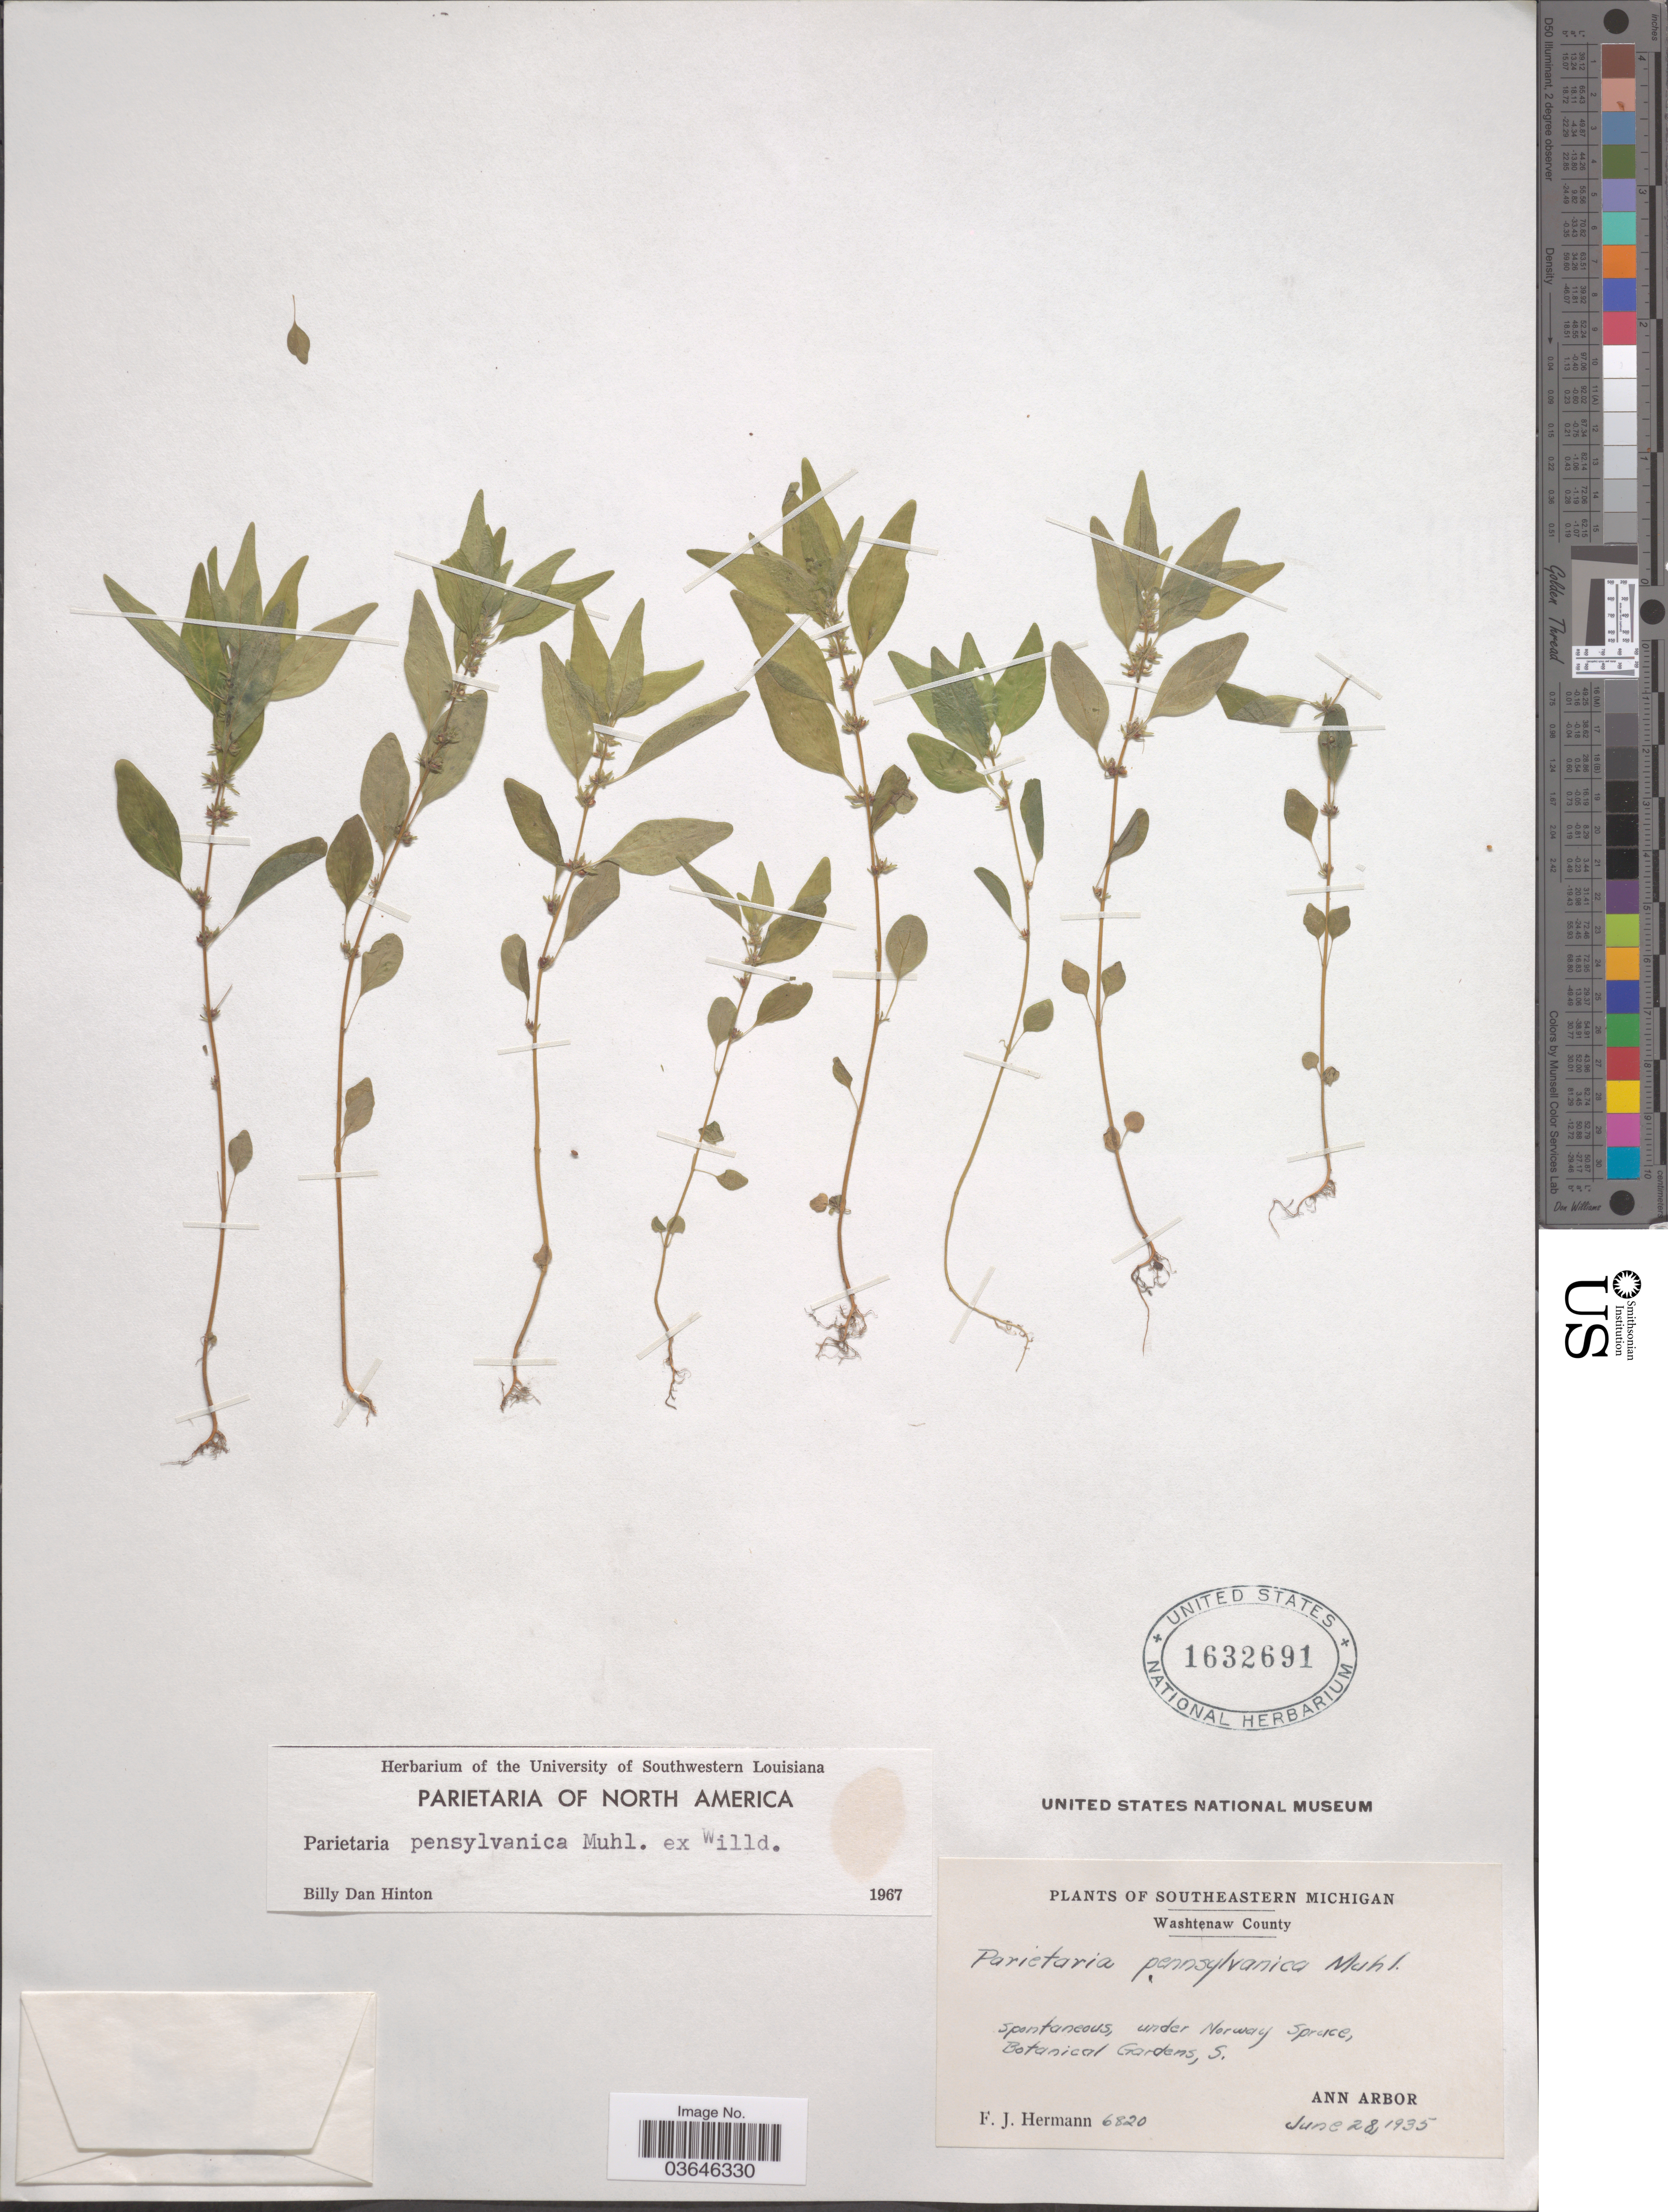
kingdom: Plantae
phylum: Tracheophyta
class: Magnoliopsida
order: Rosales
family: Urticaceae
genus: Parietaria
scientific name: Parietaria pensylvanica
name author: Muhl. ex Willd.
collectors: F. J. Hermann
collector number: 6820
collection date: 1935-06-28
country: United States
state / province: Michigan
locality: Southeastern Michigan. Washtenaw County. Under Norway Spruce, Botanical Gardens, S. Ann Arbor.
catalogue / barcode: US 1632691